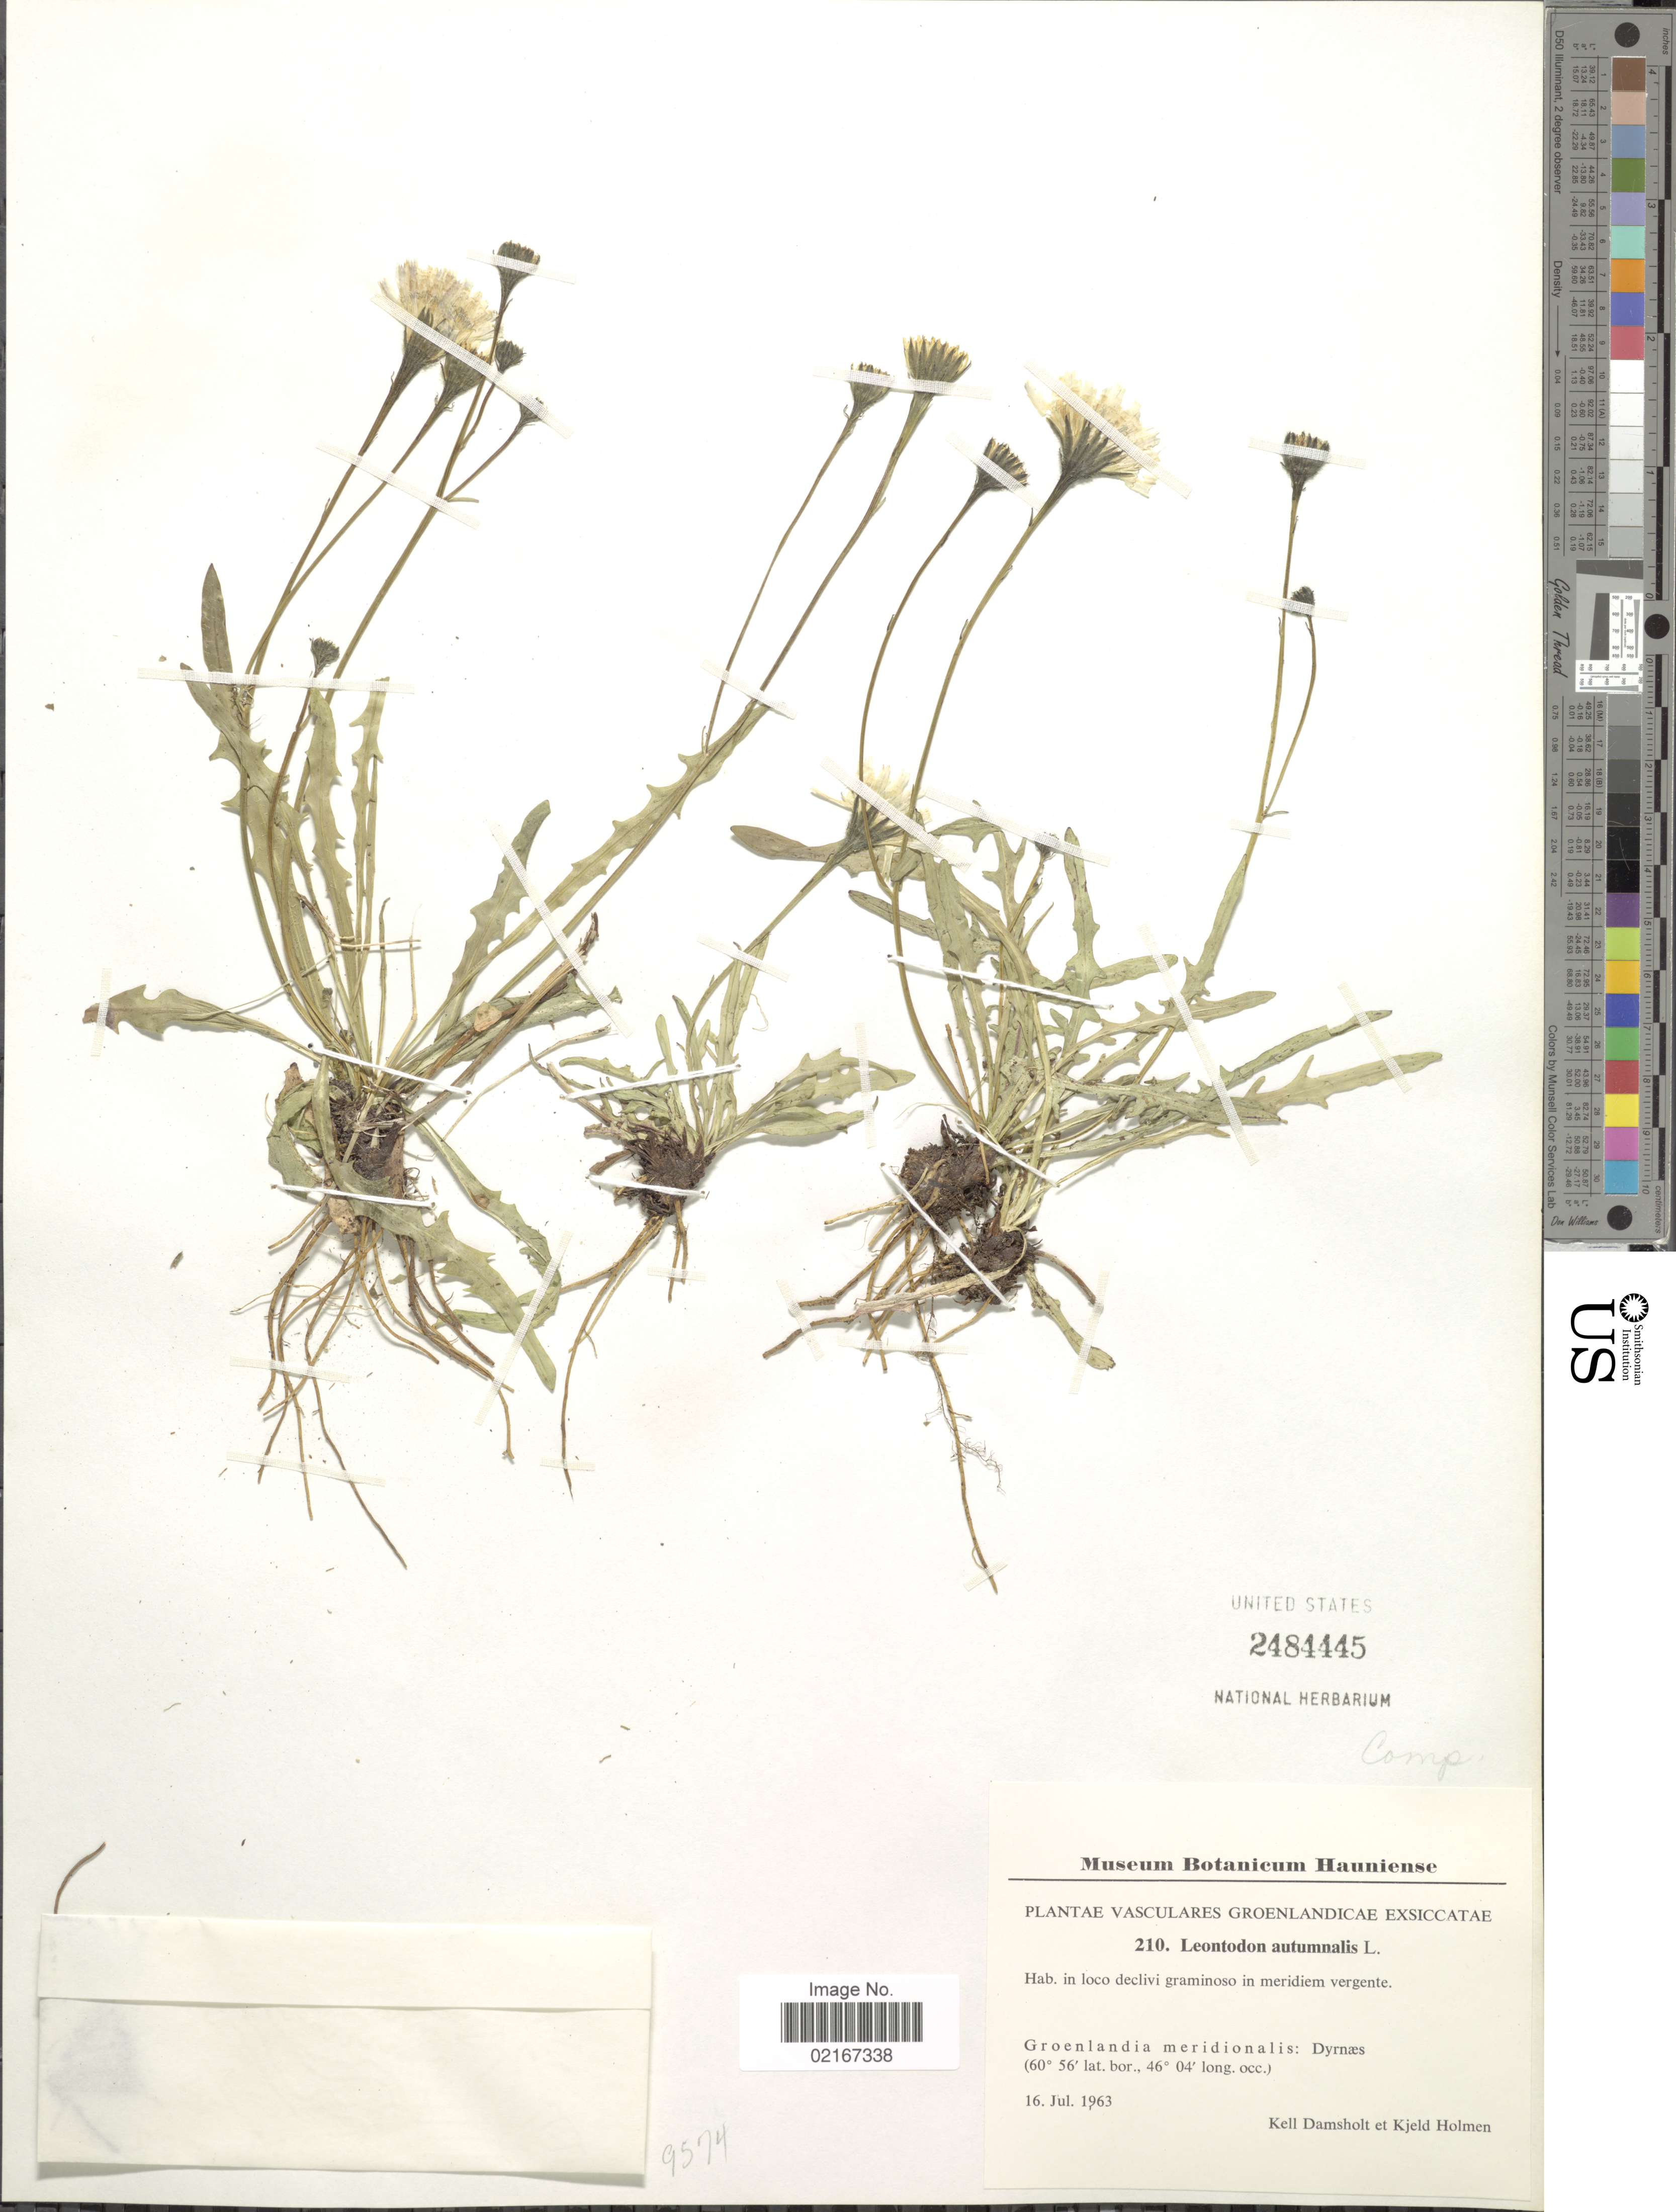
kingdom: Plantae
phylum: Tracheophyta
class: Magnoliopsida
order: Asterales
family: Asteraceae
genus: Scorzoneroides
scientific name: Scorzoneroides autumnalis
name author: (L.) Moench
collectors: K. Damsholt & K. A. Holmen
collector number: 210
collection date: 1963-07-16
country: Greenland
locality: Groenlandia meridionalis, Dyrnaes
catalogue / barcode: US 2484445